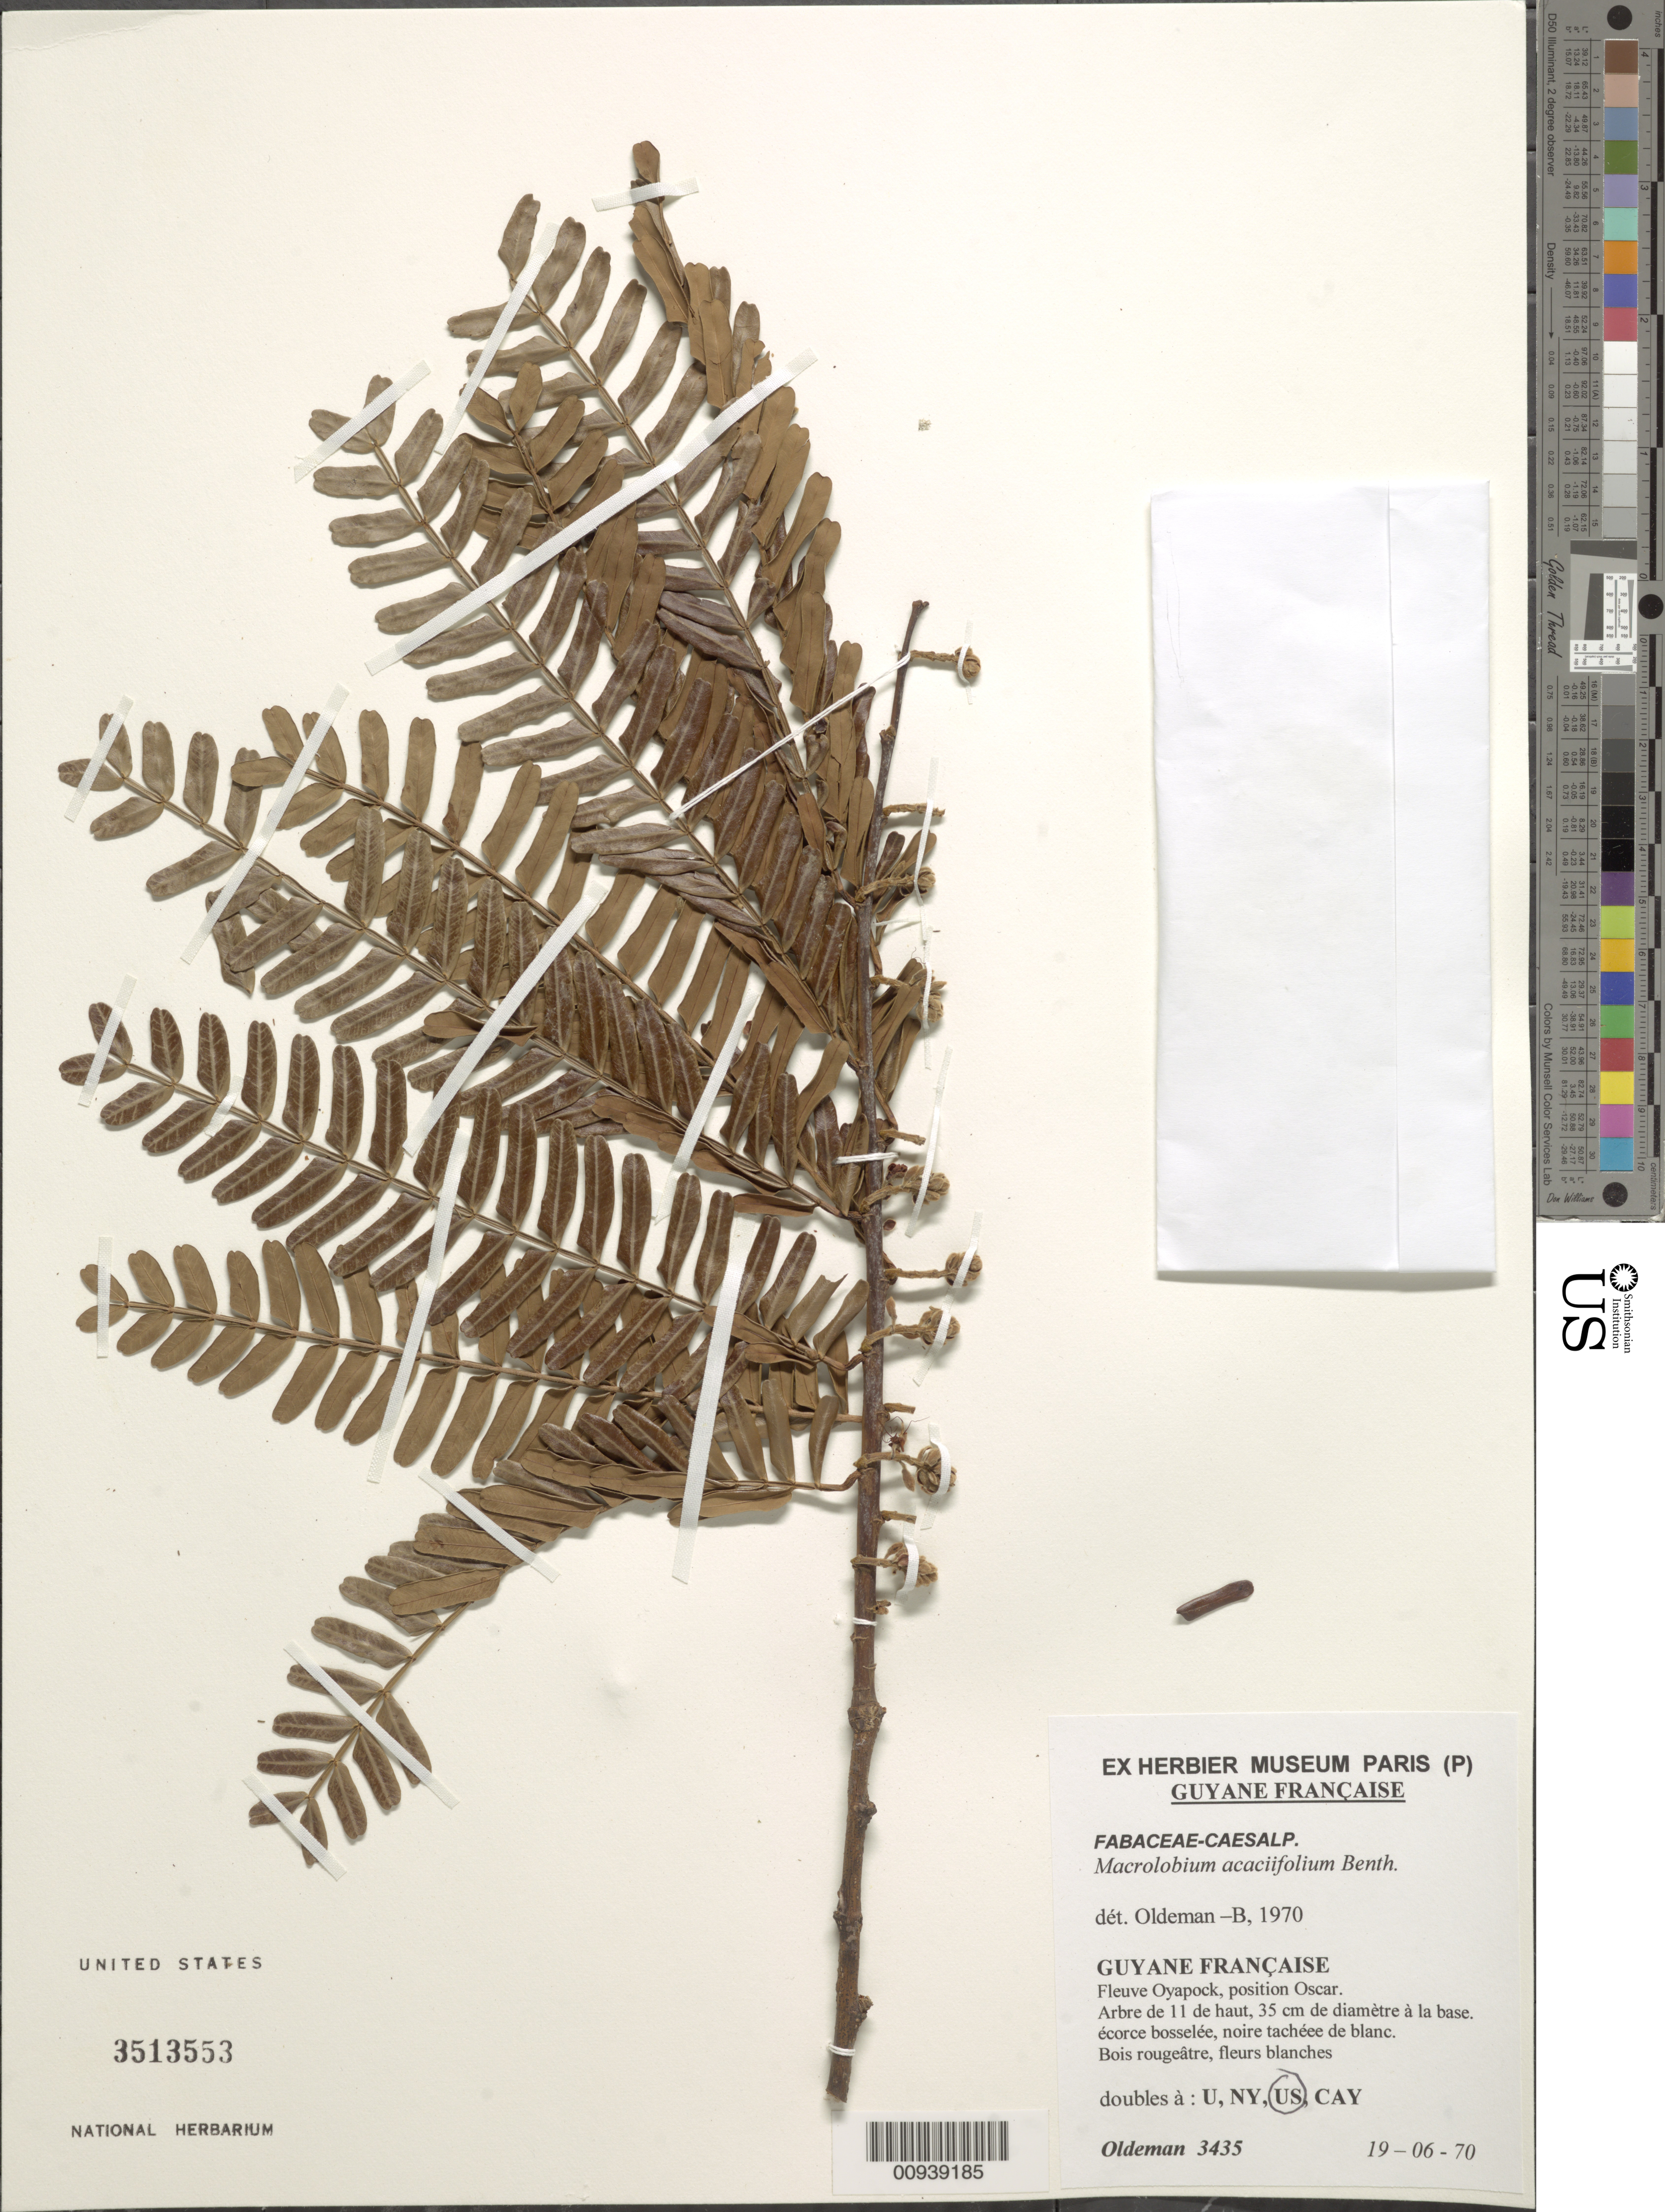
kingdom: Plantae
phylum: Tracheophyta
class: Magnoliopsida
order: Fabales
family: Fabaceae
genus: Macrolobium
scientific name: Macrolobium acaciifolium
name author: (Benth.) Benth.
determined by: Oldeman, R. A. A.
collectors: R. Oldeman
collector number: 3435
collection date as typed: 19-Jun-70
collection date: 1970-06-19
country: French Guiana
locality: Fleuve Oyapock, position Oscar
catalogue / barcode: US 3513553